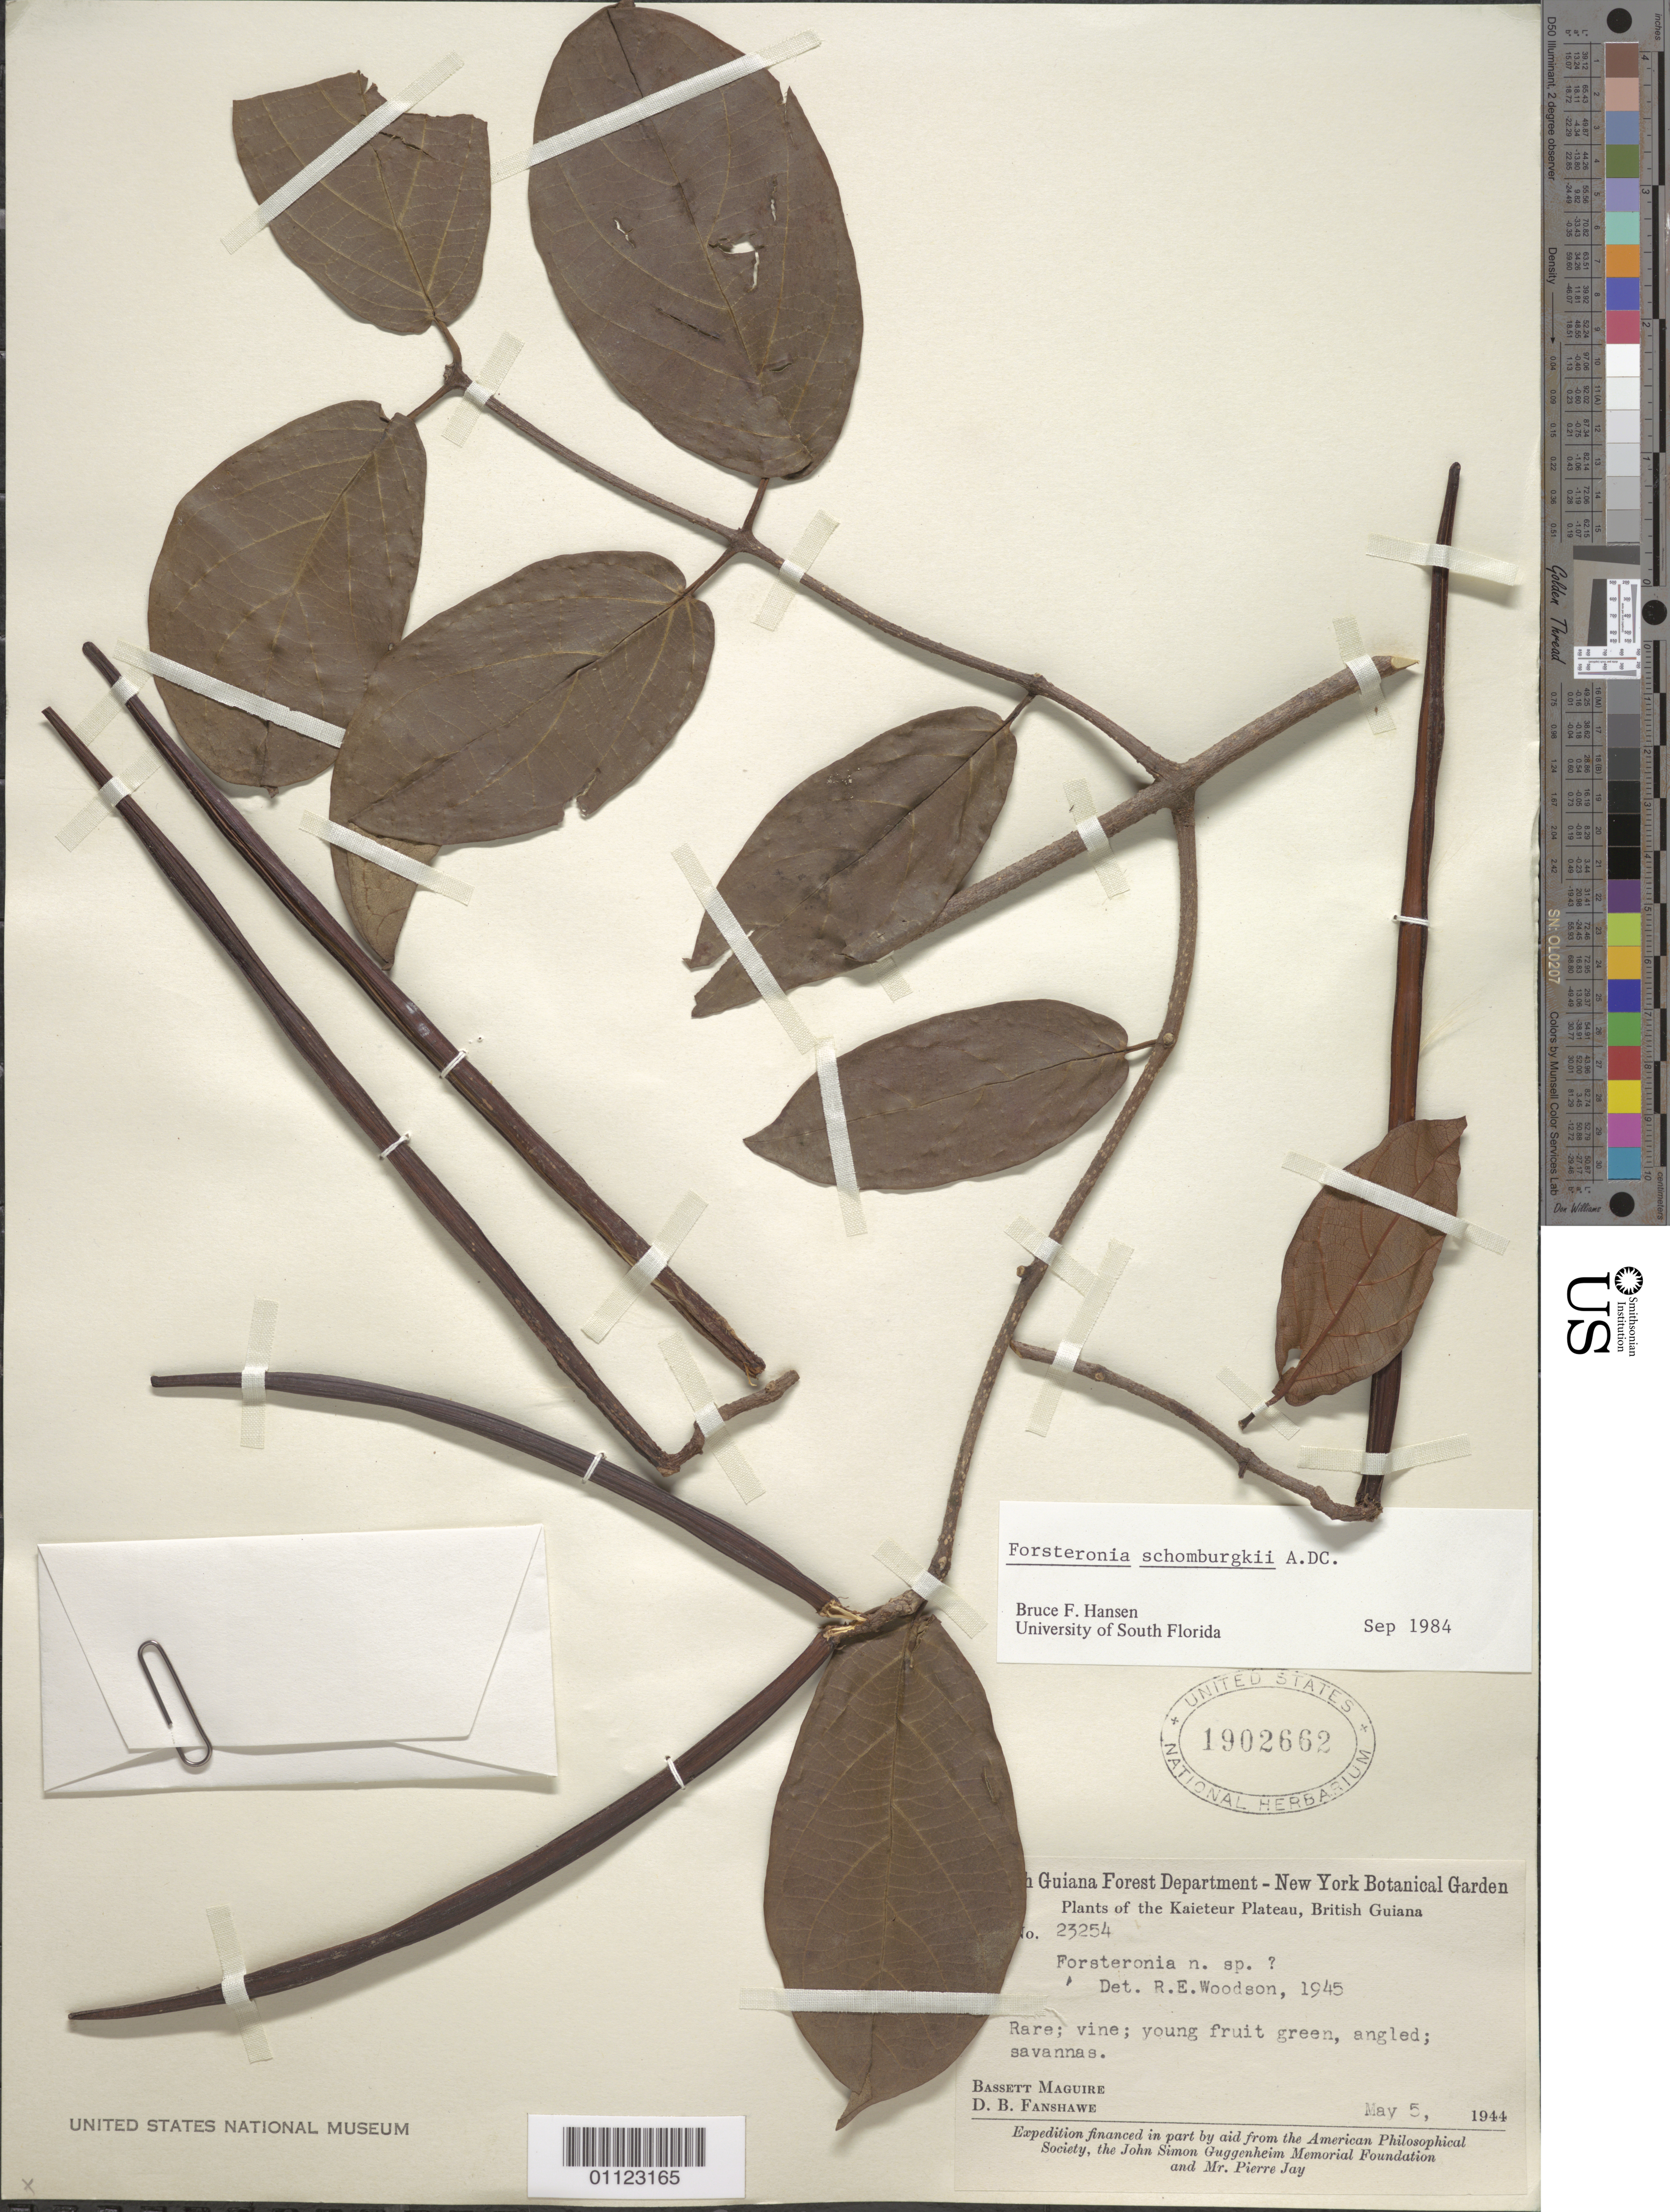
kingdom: Plantae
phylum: Tracheophyta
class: Magnoliopsida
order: Gentianales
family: Apocynaceae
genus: Forsteronia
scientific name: Forsteronia schomburgkii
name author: A. DC.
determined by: Hansen, Bruce F., Curator (USF), University of South Florida (UNITED STATES)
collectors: B. Maguire Jr. & D. B. Fanshawe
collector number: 23254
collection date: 1944-05-05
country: Guyana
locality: Kaieteur Plateau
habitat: Savanna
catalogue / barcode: US 1902662